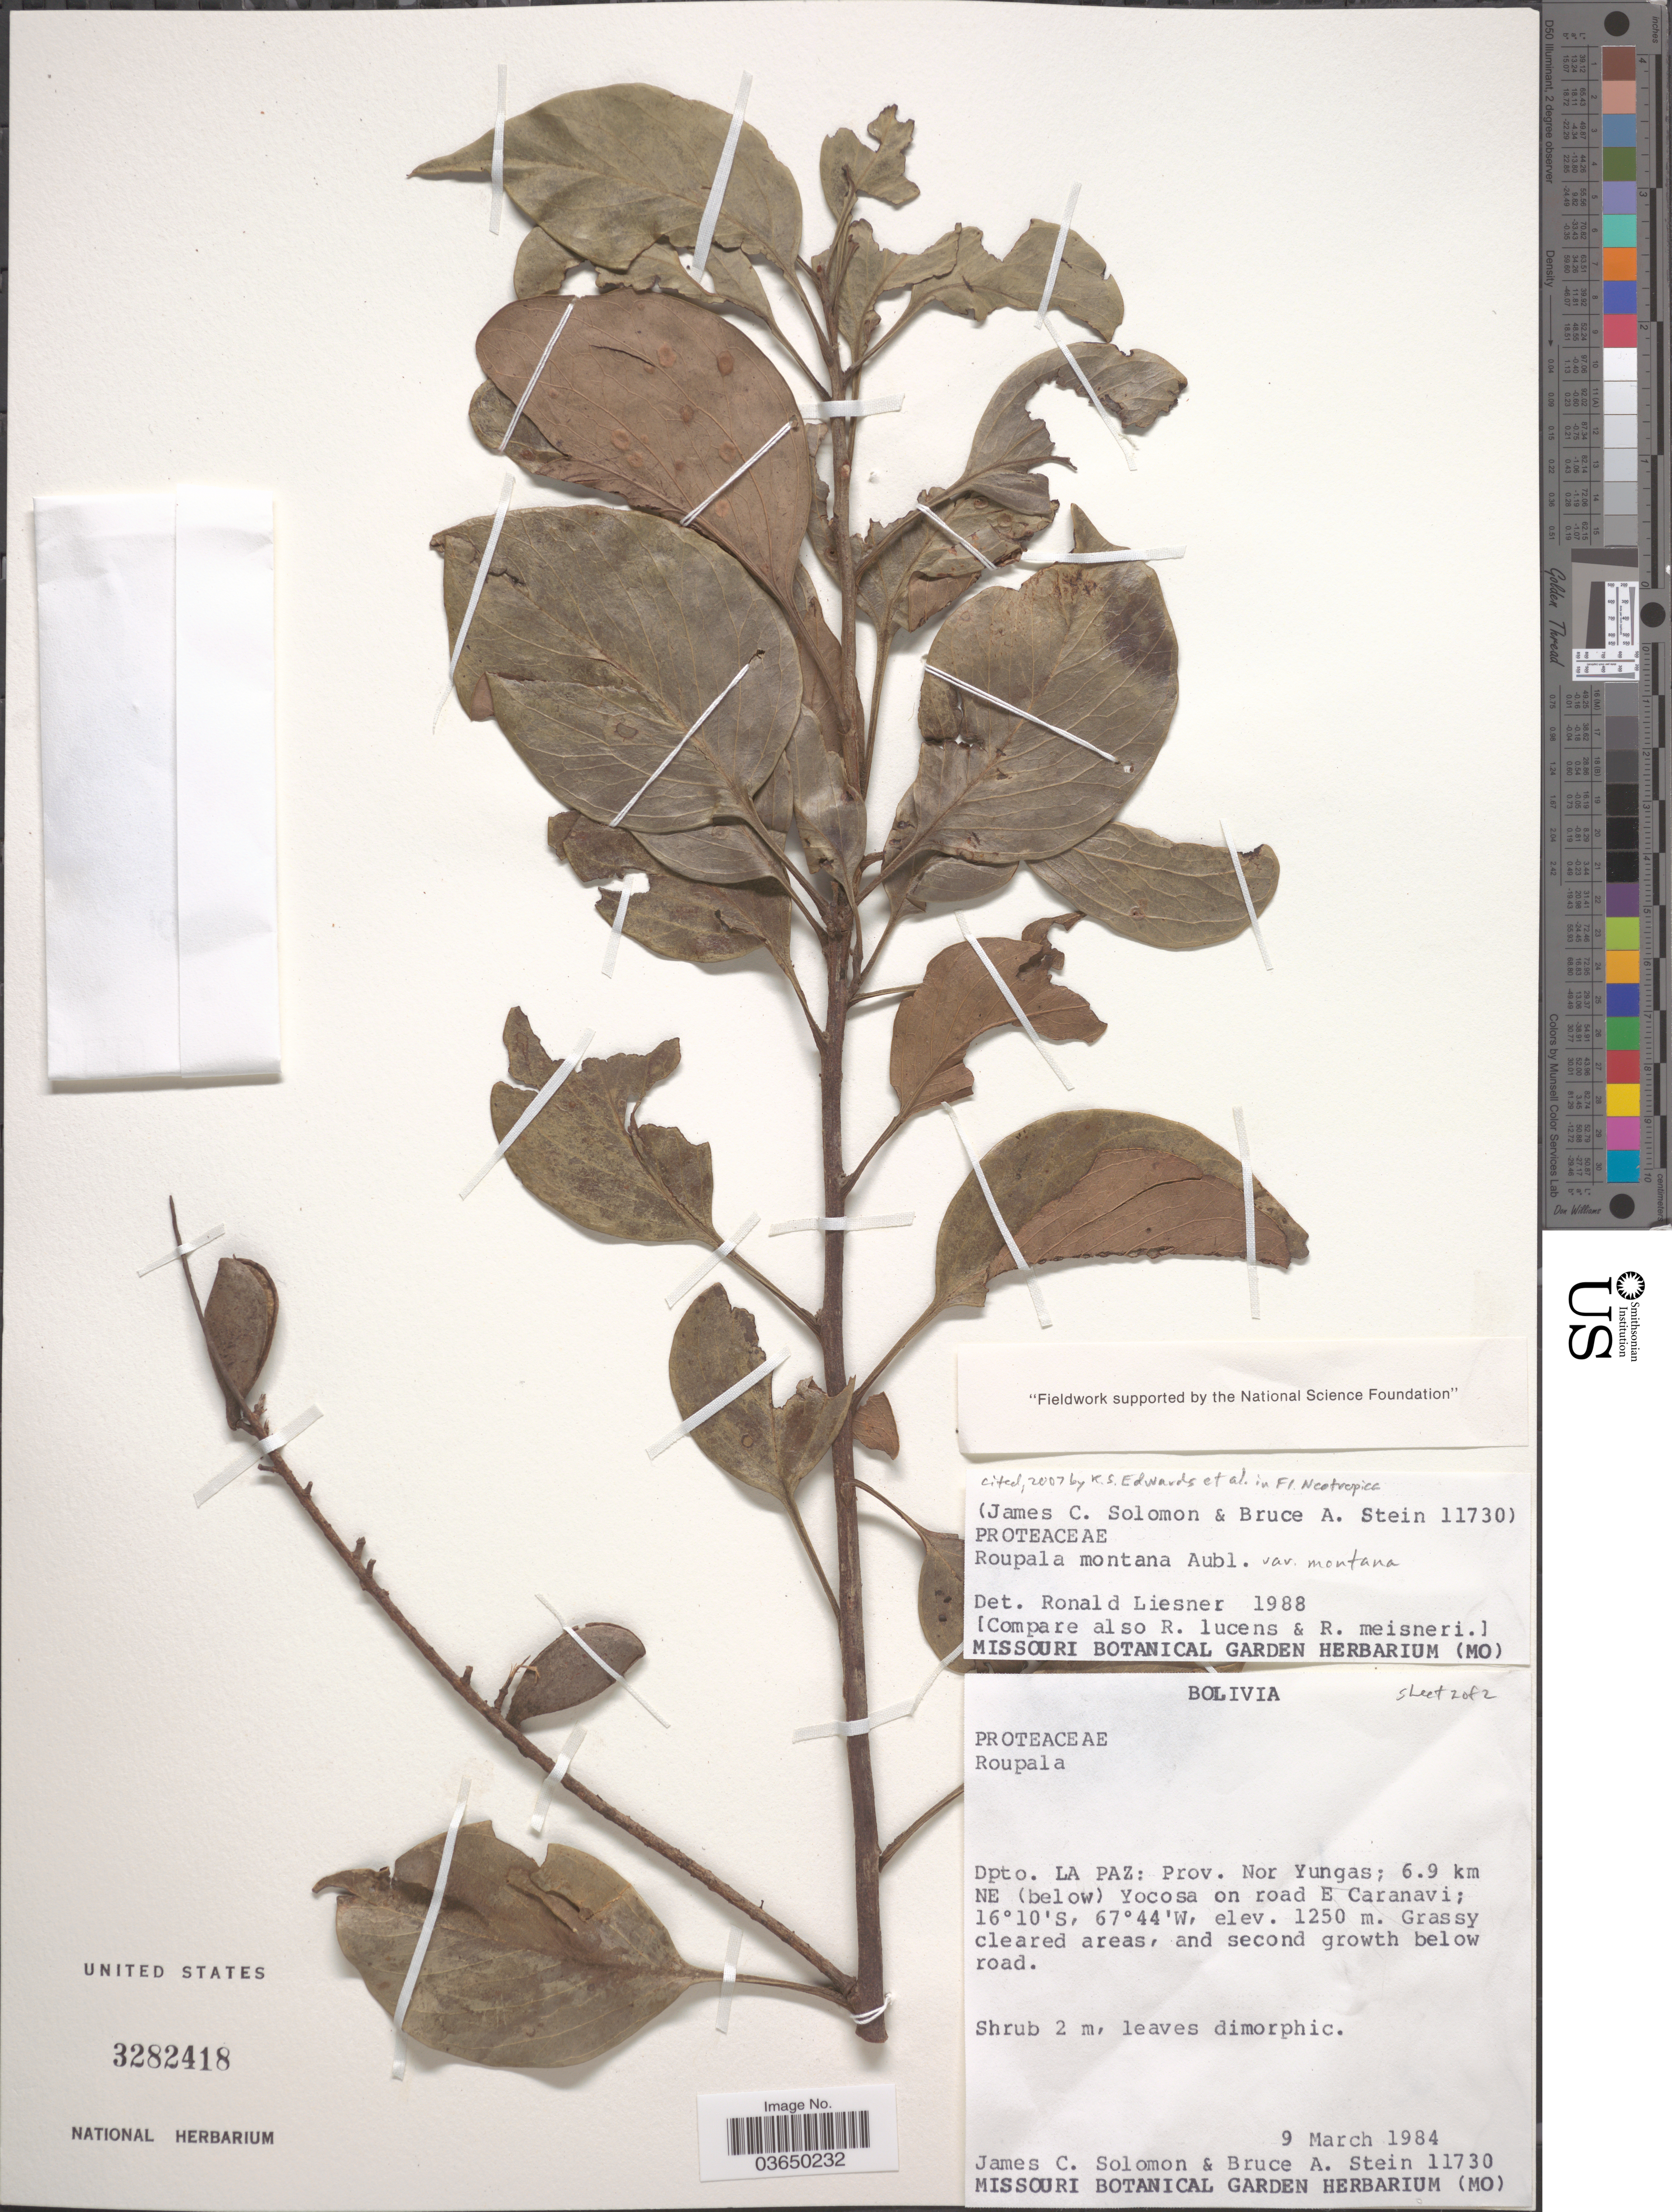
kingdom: Plantae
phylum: Tracheophyta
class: Magnoliopsida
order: Proteales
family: Proteaceae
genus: Roupala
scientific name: Roupala montana var. montana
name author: Aubl.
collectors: J. C. Solomon & B. A. Stein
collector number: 11730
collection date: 1984-03-09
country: Bolivia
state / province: La Paz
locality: Dpto. La Paz: Prov. Nor Yungas; 6.9 km NE (below) Yocosa on road E Caranavi.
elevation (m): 1250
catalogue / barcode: US 3282418